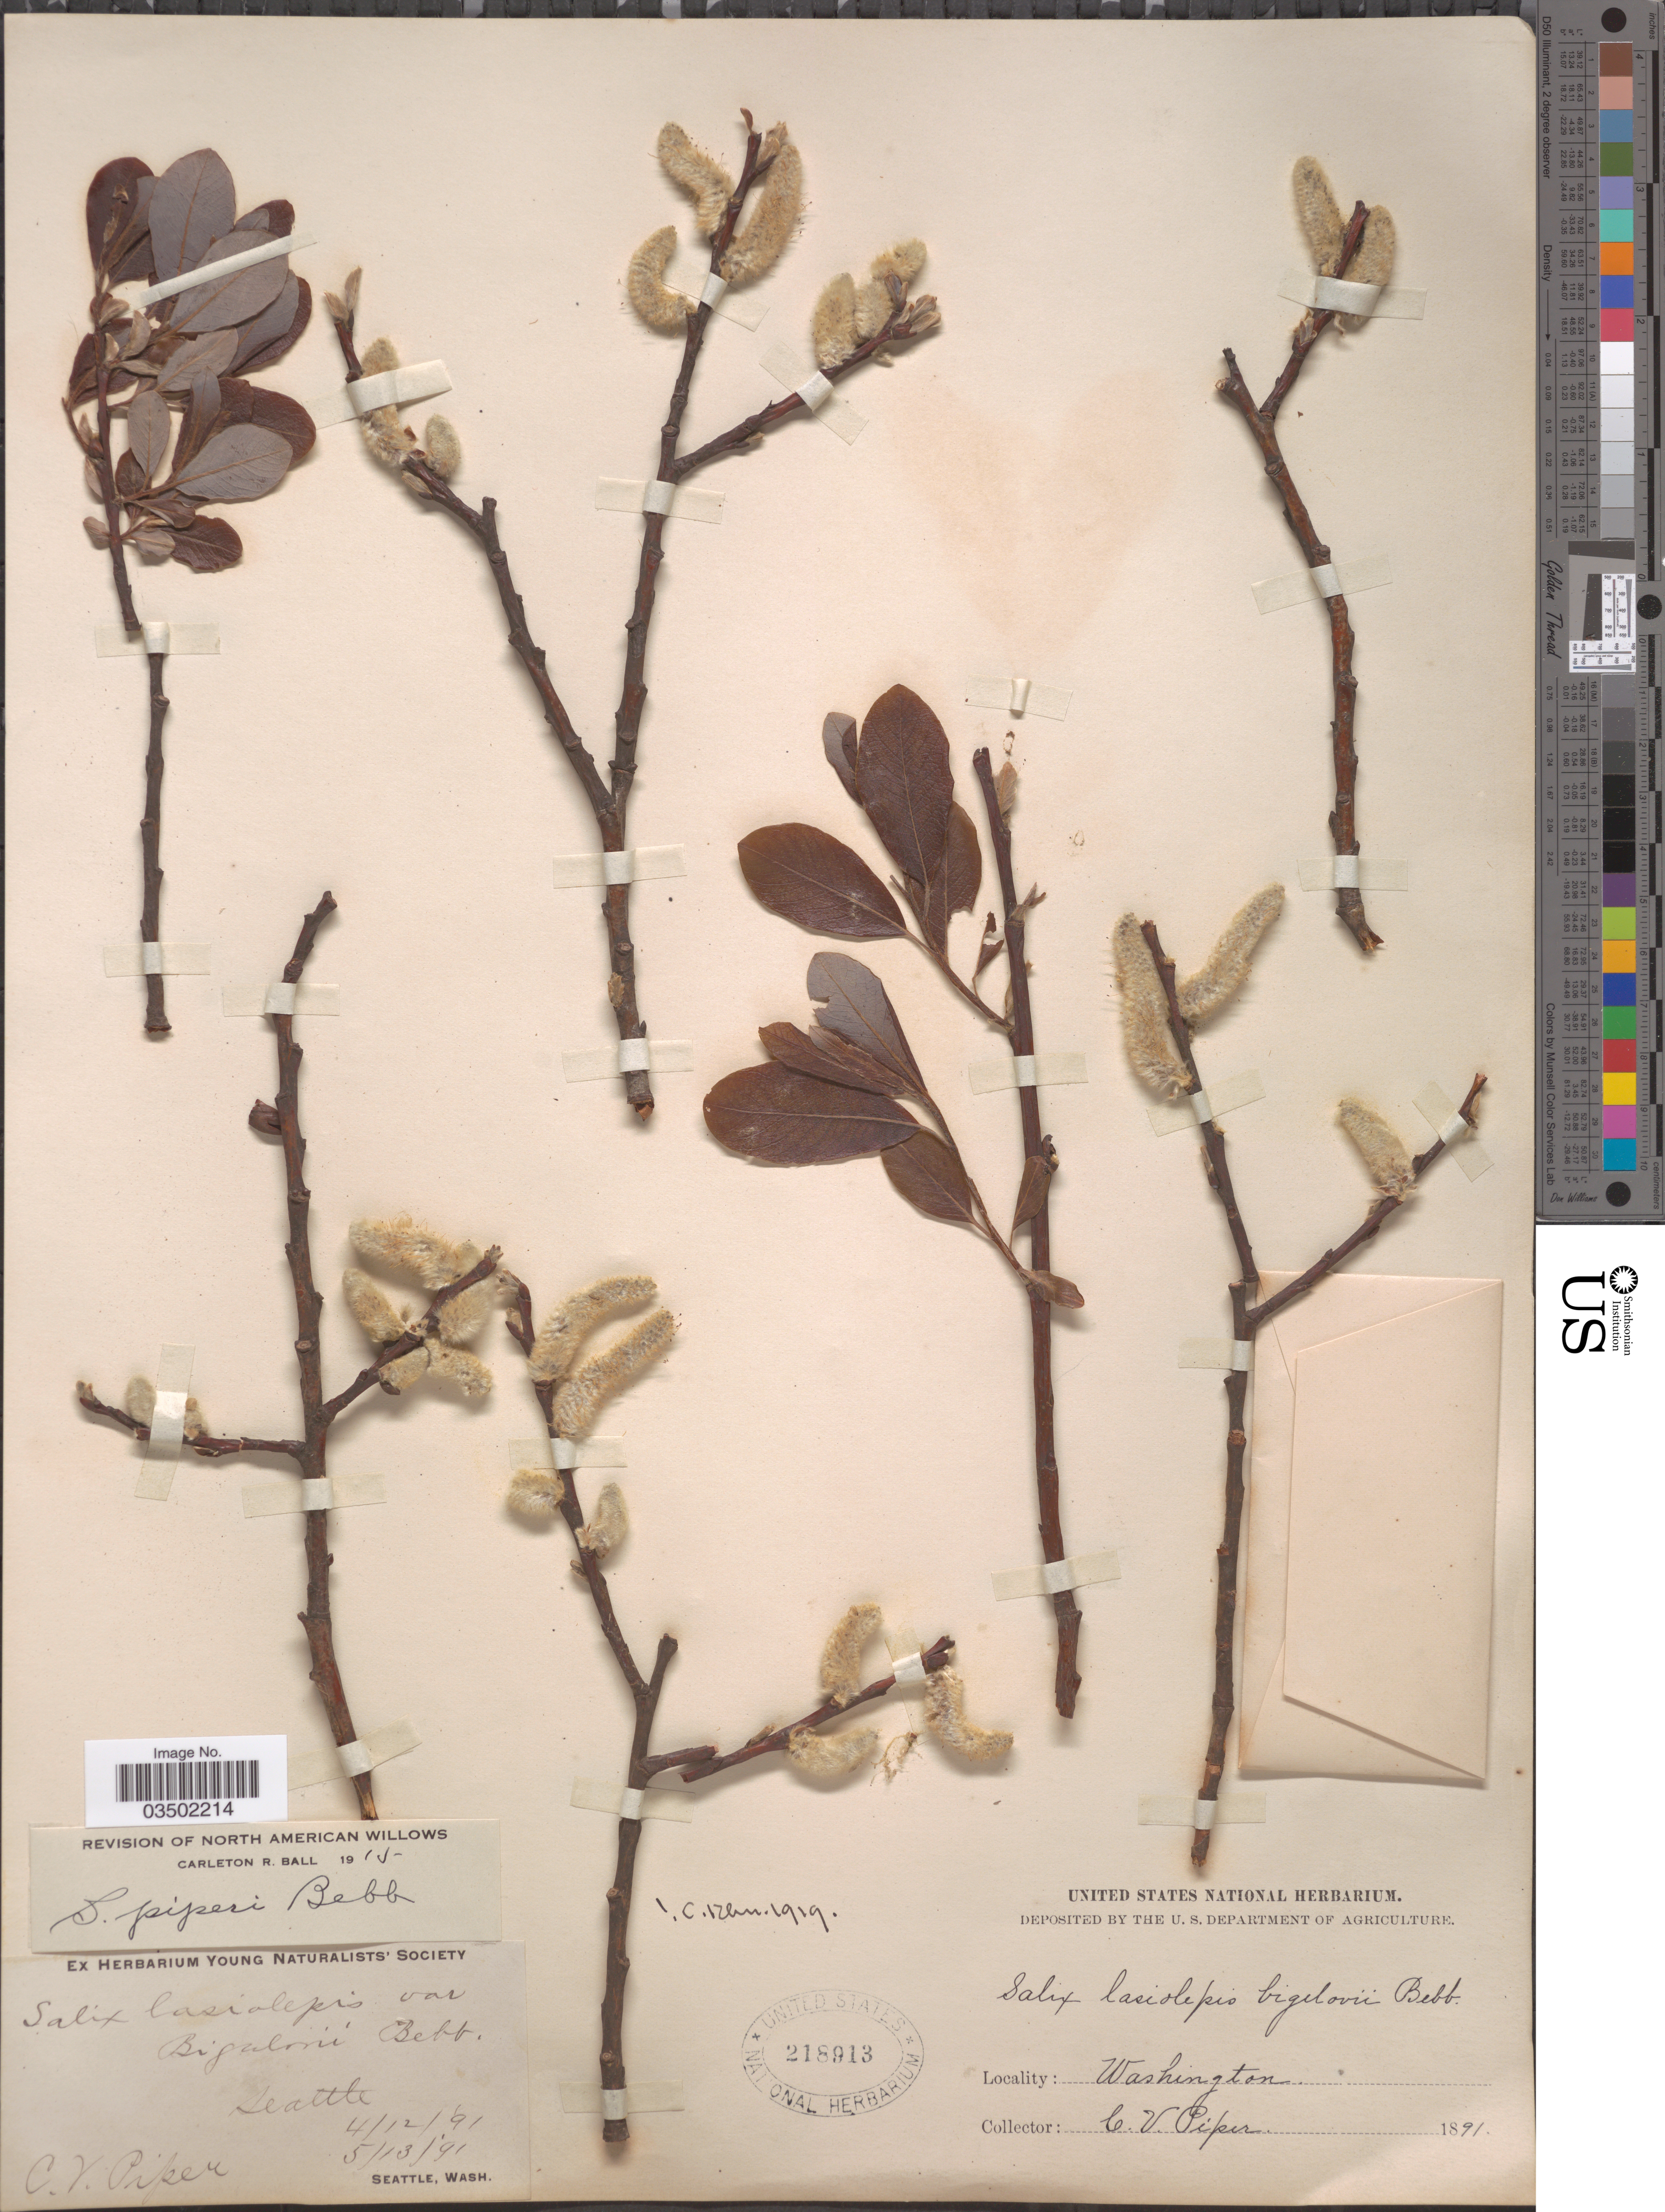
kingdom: Plantae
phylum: Tracheophyta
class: Magnoliopsida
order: Malpighiales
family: Salicaceae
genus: Salix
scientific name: Salix piperi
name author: Bebb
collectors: C. V. Piper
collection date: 1891-04-12/1891-05-13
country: United States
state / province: Washington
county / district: King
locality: Seattle.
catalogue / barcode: US 218913